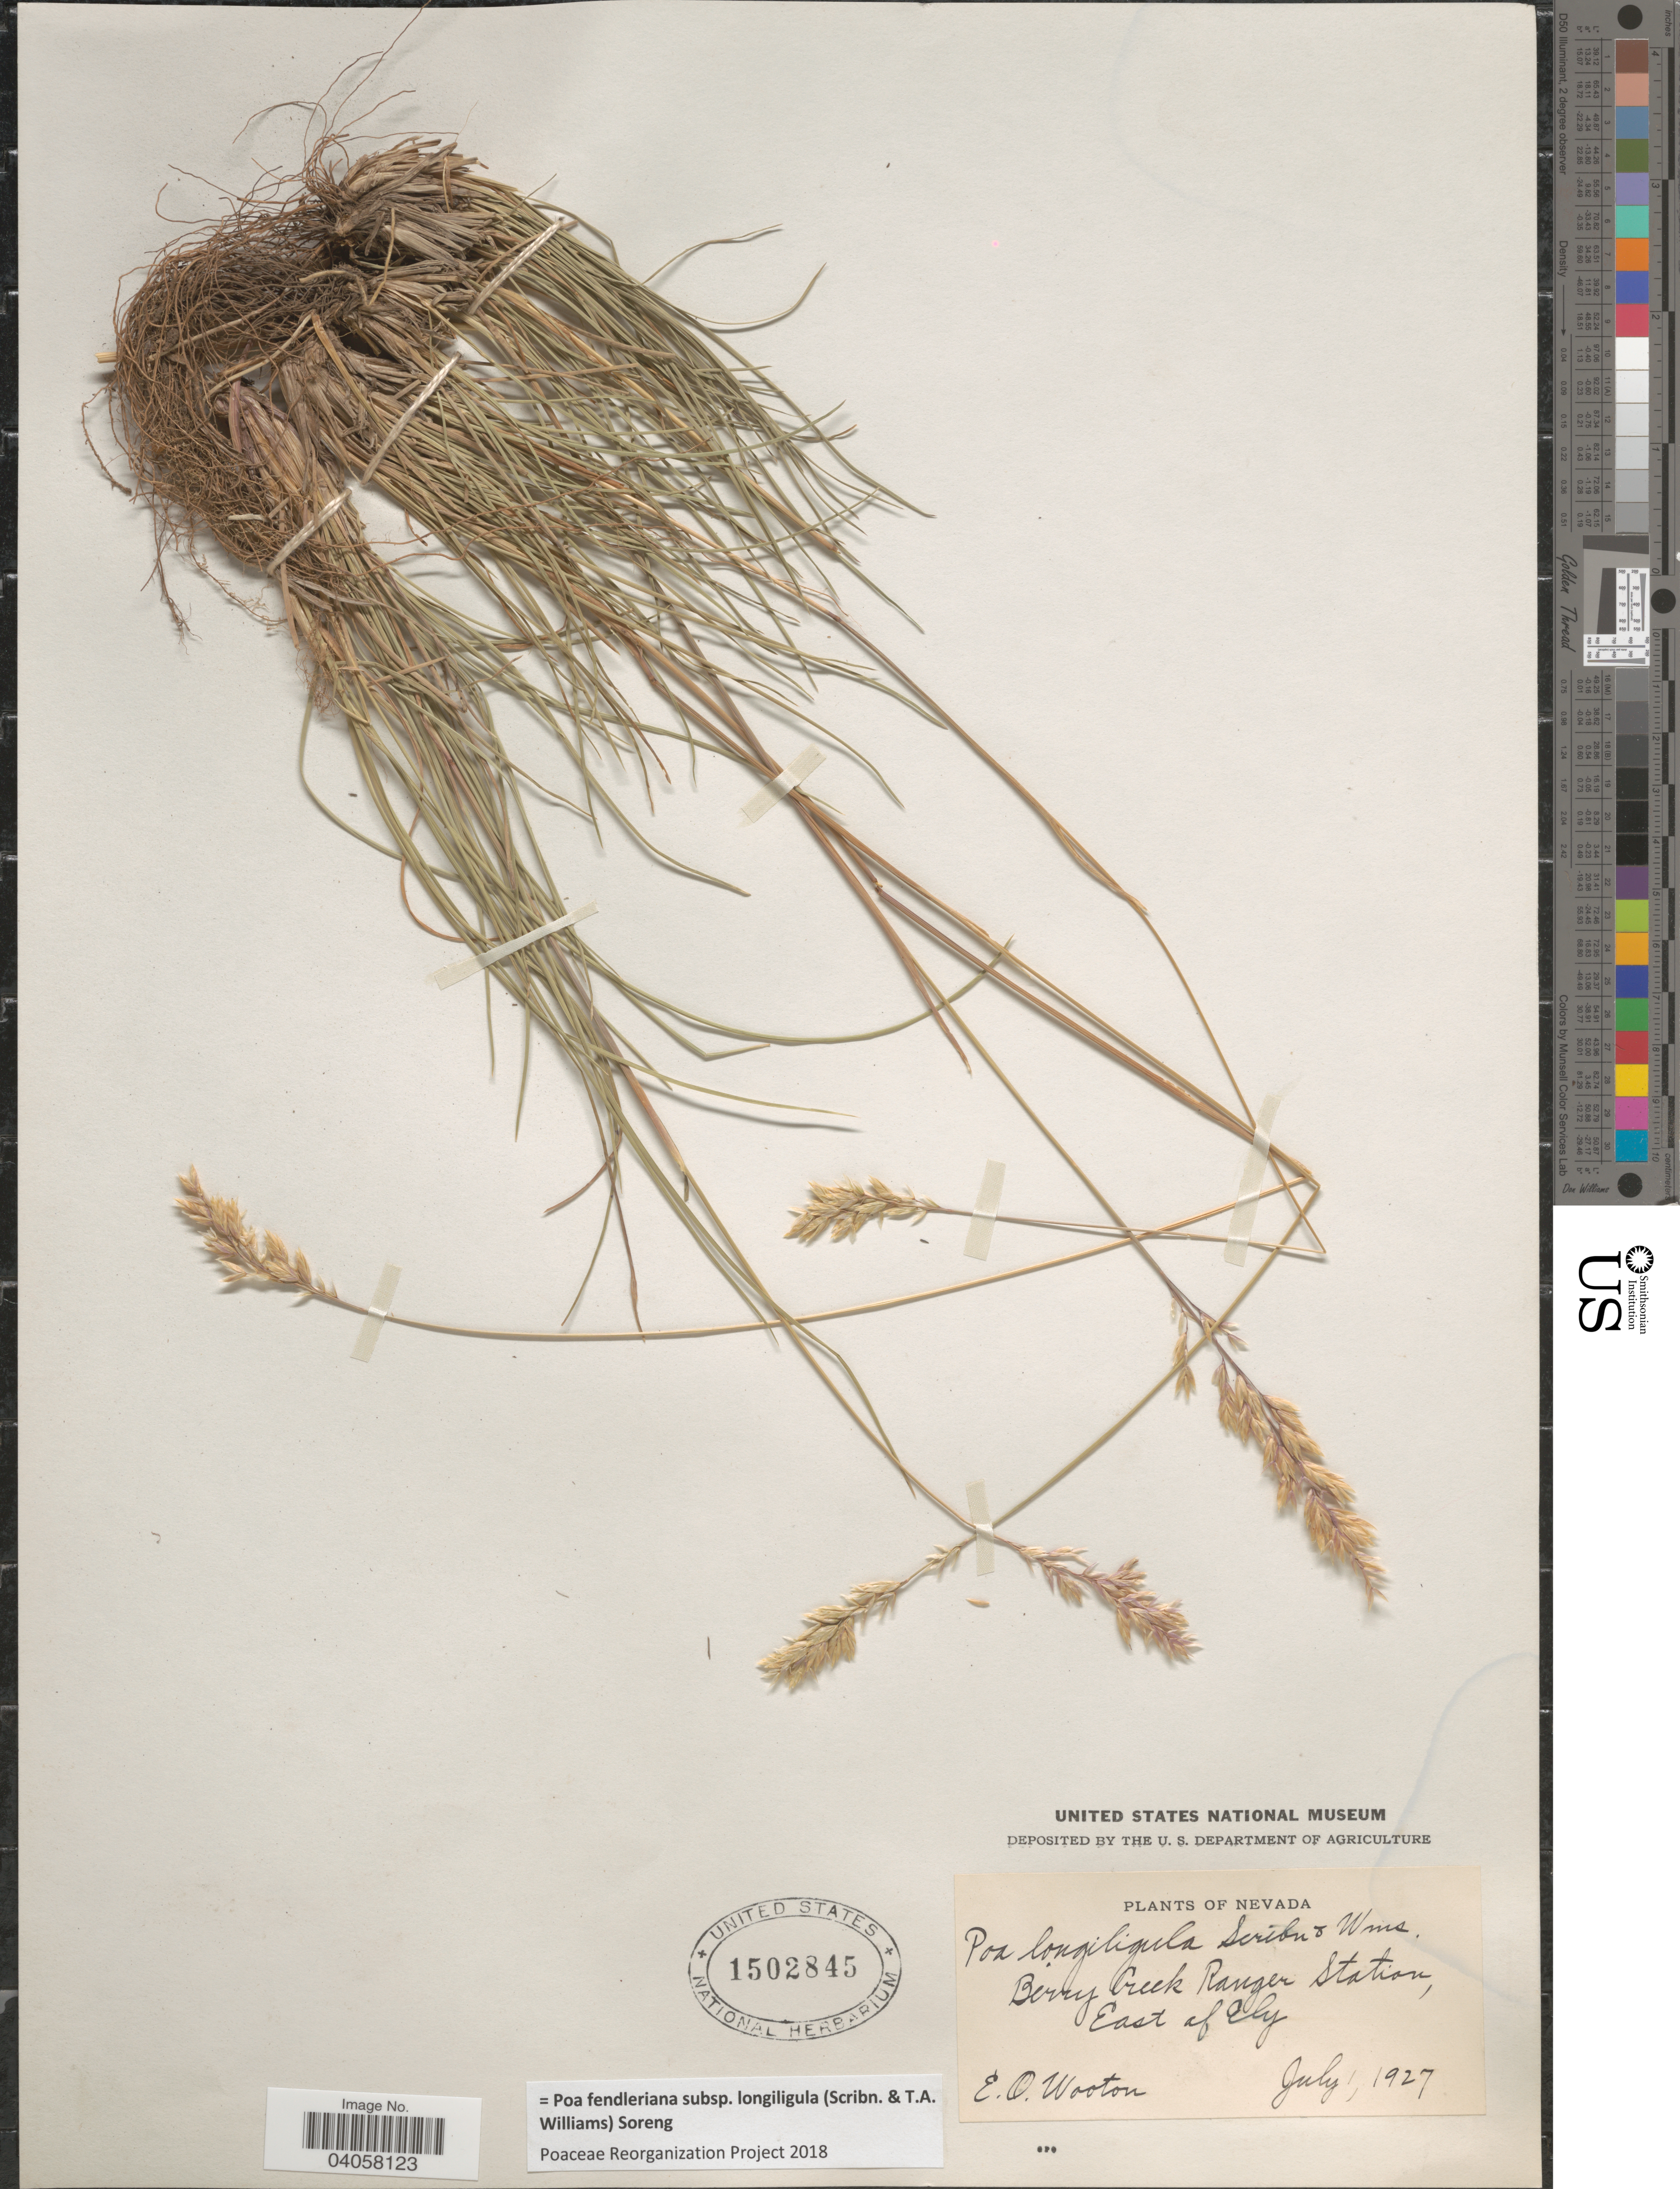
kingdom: Plantae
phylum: Tracheophyta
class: Liliopsida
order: Poales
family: Poaceae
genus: Poa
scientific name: Poa fendleriana subsp. longiligula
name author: (Scribn. & T.A. Williams) Soreng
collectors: E. O. Wooton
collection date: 1927-07-01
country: United States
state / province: Nevada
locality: Berry Creek Ranger Station, East of Ely.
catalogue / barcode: US 1502845